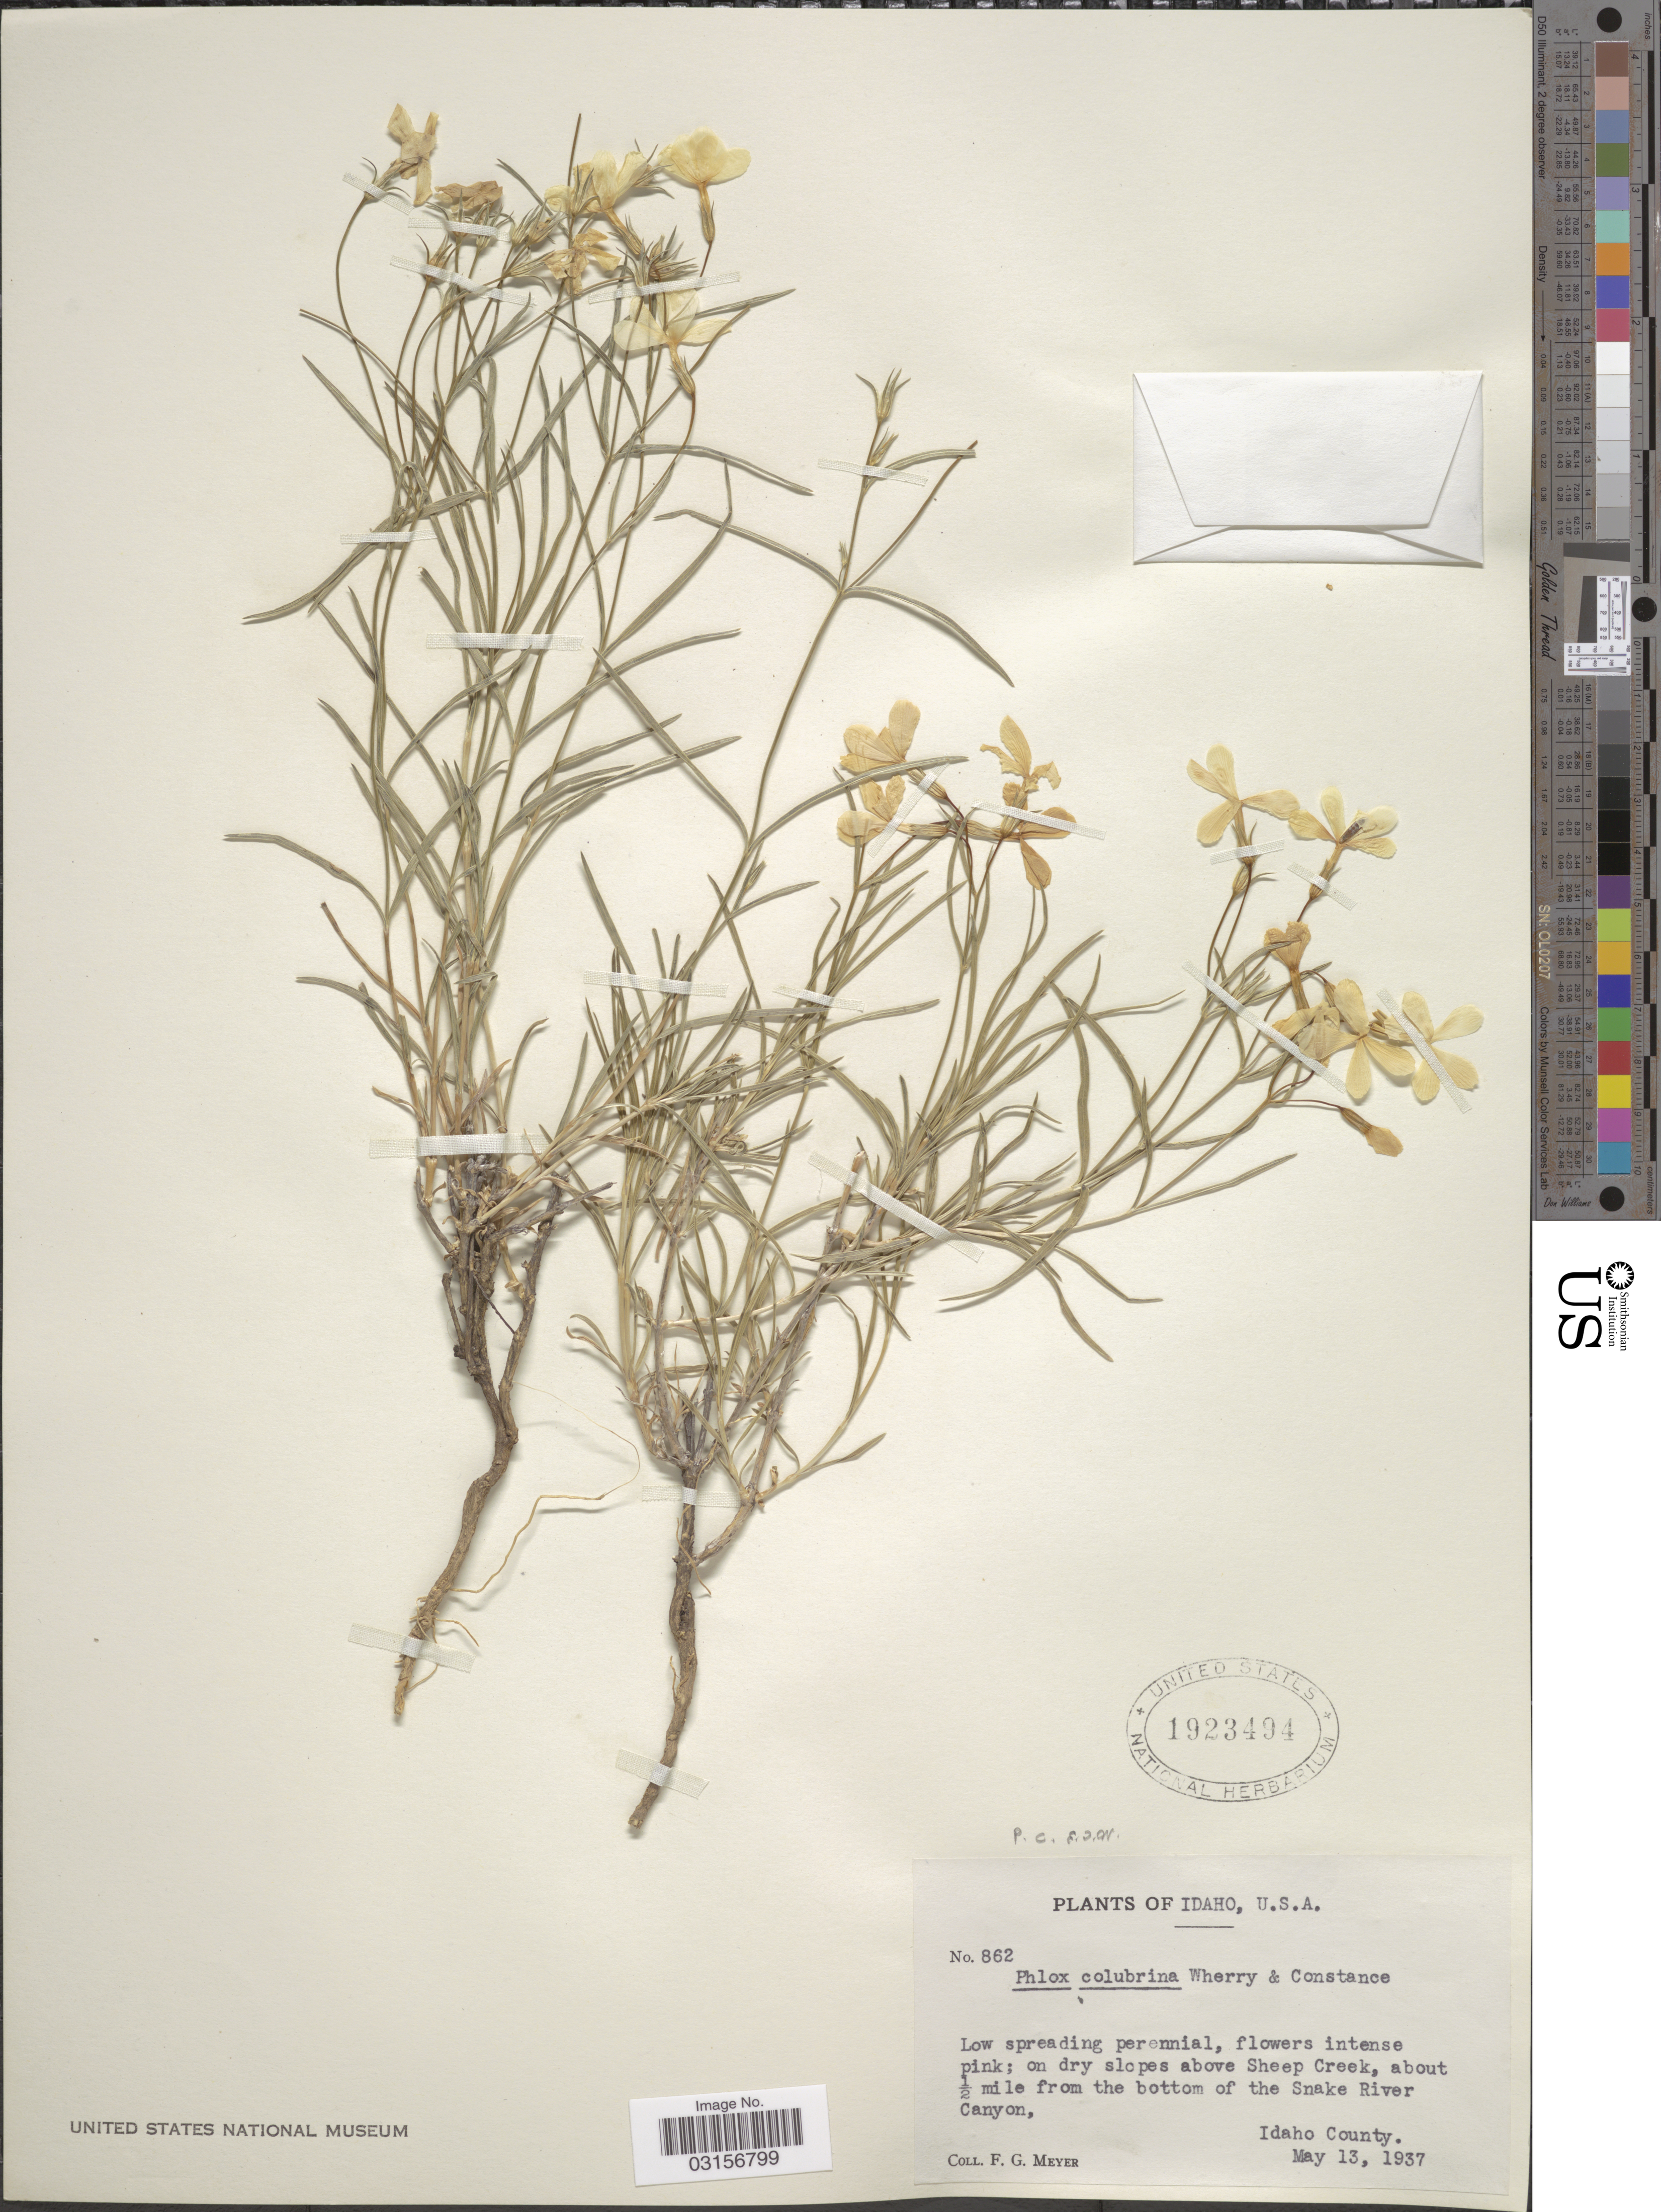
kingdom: Plantae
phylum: Tracheophyta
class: Magnoliopsida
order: Ericales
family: Polemoniaceae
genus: Phlox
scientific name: Phlox colubrina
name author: Wherry & Constance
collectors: F. G. Meyer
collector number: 862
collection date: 1937-05-13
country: United States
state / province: Idaho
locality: On dry slopes above Sheep Creek, about ½ mile from the bottom of the Snake River Canyon, Idaho County.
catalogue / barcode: US 1923494